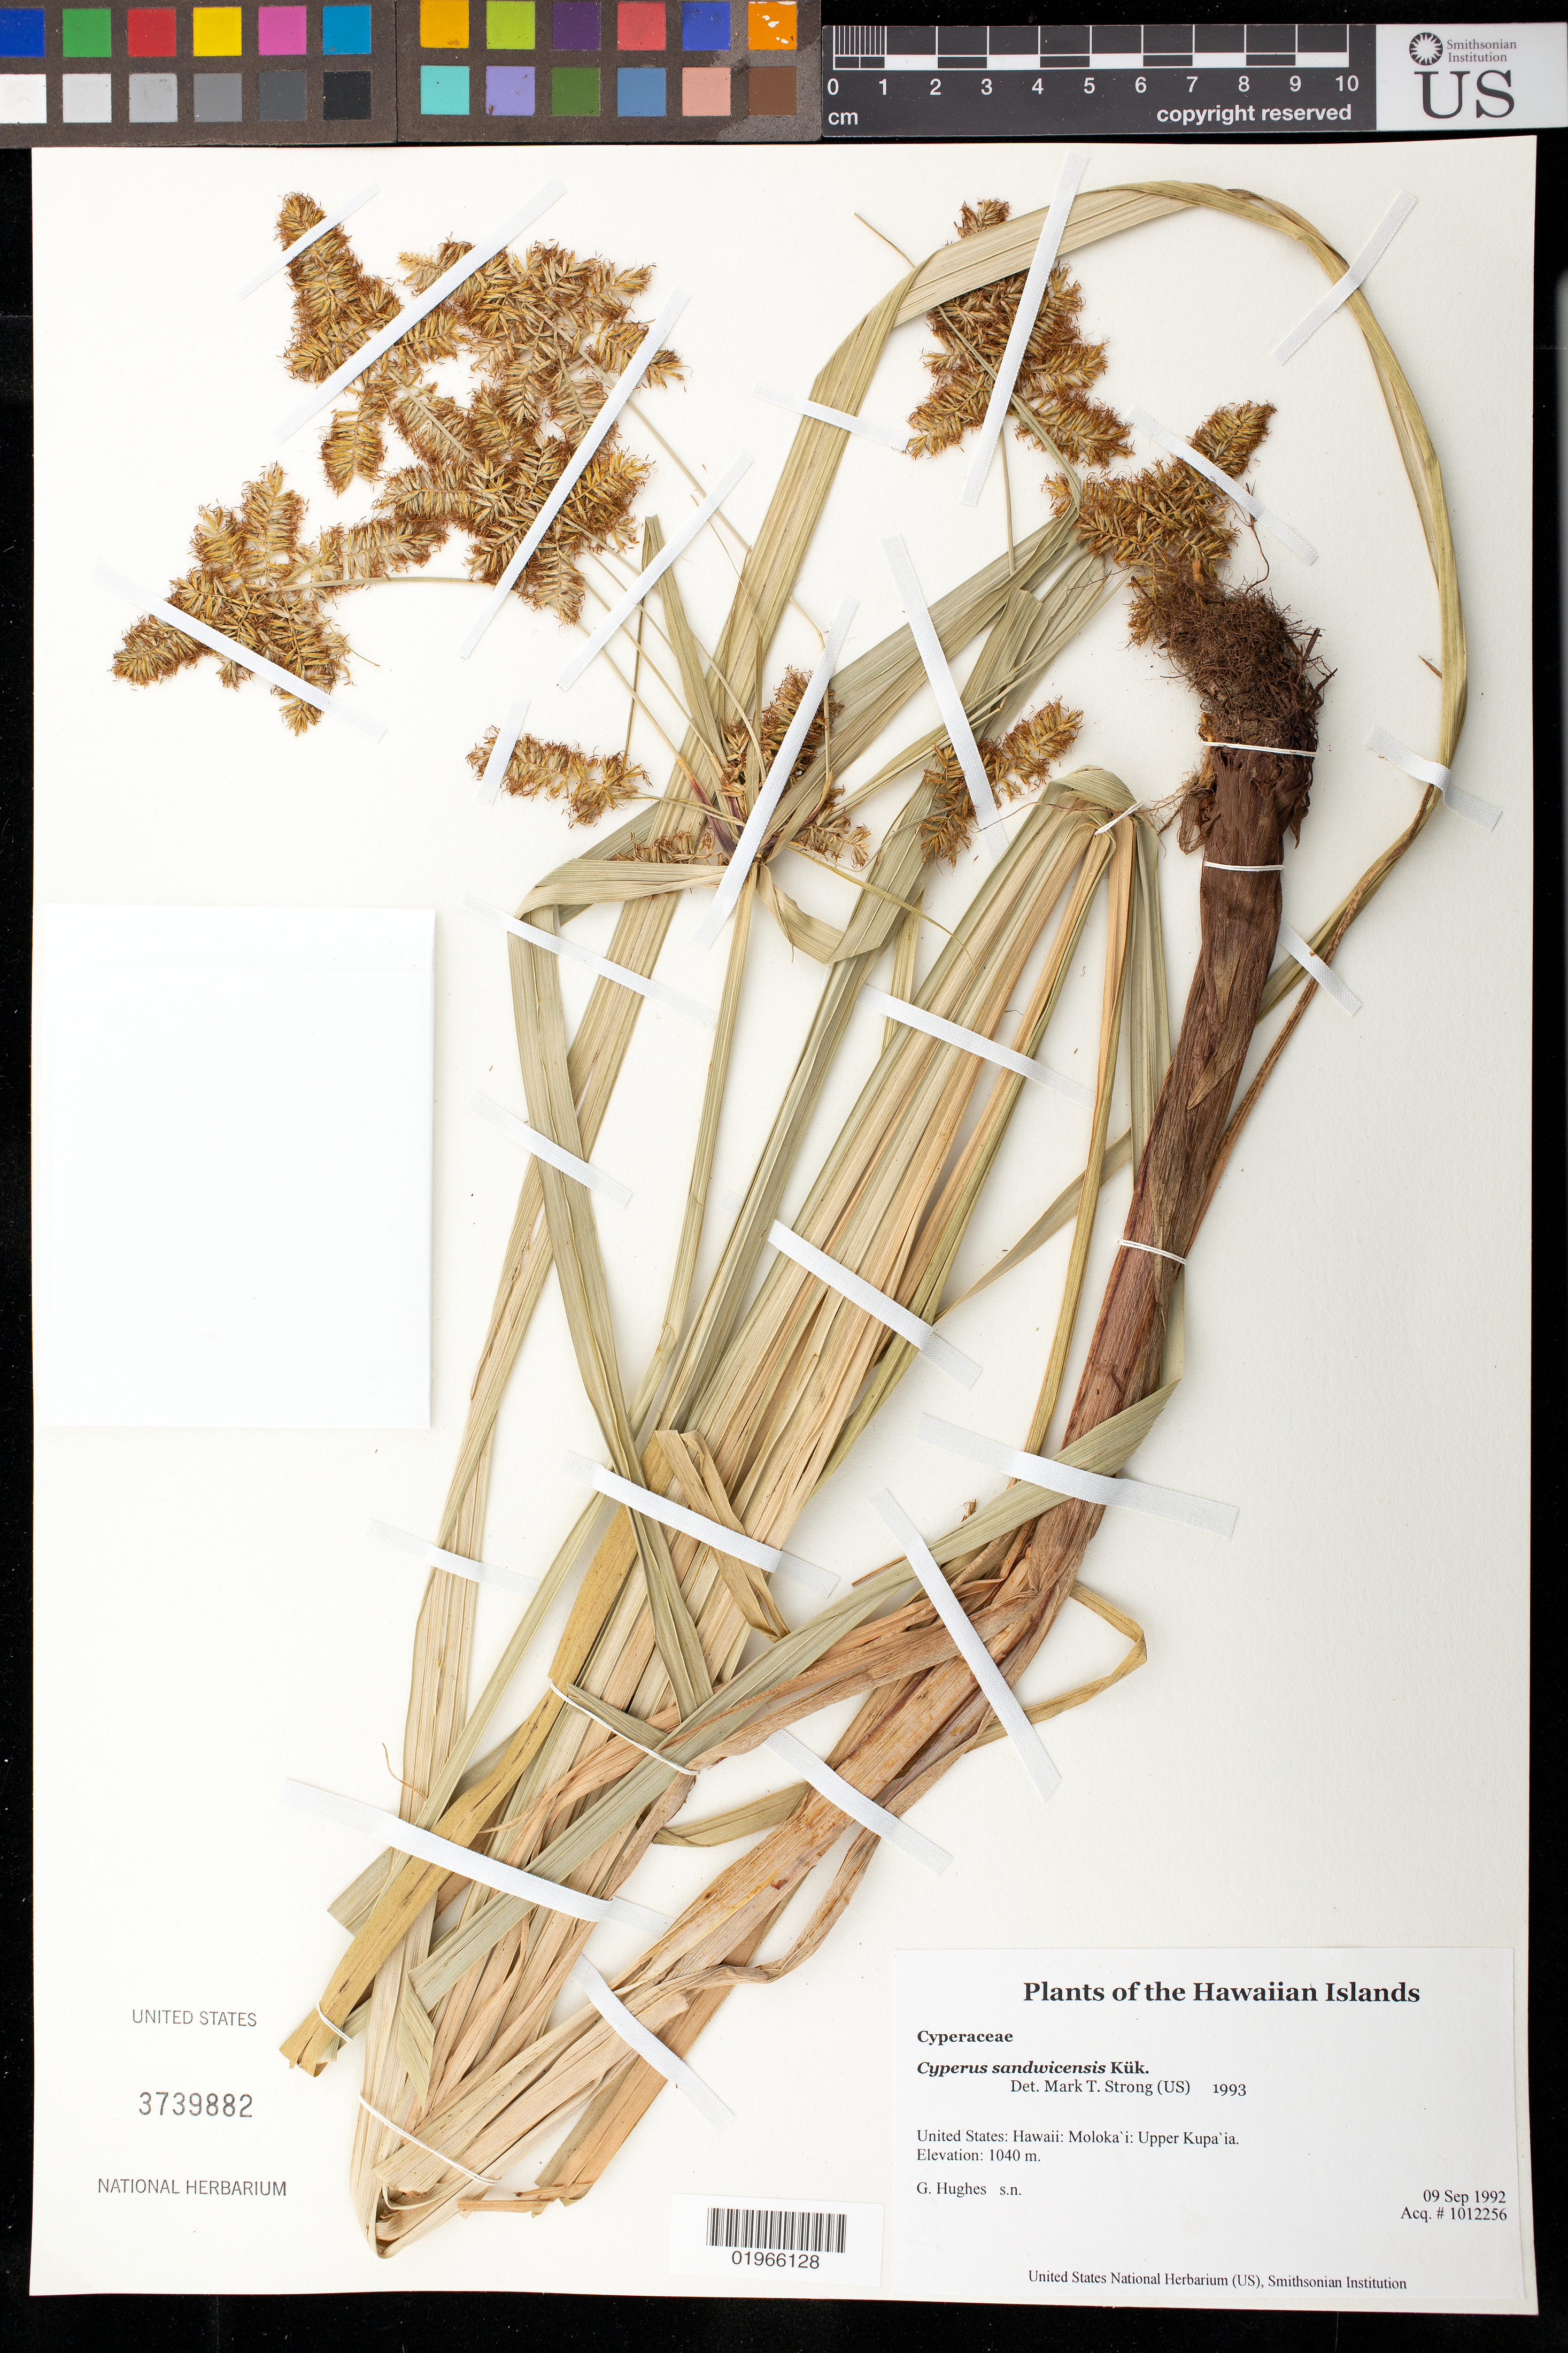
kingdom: Plantae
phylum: Tracheophyta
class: Liliopsida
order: Poales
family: Cyperaceae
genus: Cyperus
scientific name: Cyperus sandwicensis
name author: Kük.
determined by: Strong, M. T., (US), Smithsonian Institution - National Museum of Natural History (UNITED STATES)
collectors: G. Hughes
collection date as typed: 9-9-92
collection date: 1992-09-09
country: United States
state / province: Hawaii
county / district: Maui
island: Moloka'i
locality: Upper Kupa'ia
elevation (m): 1040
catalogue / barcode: US 3739882